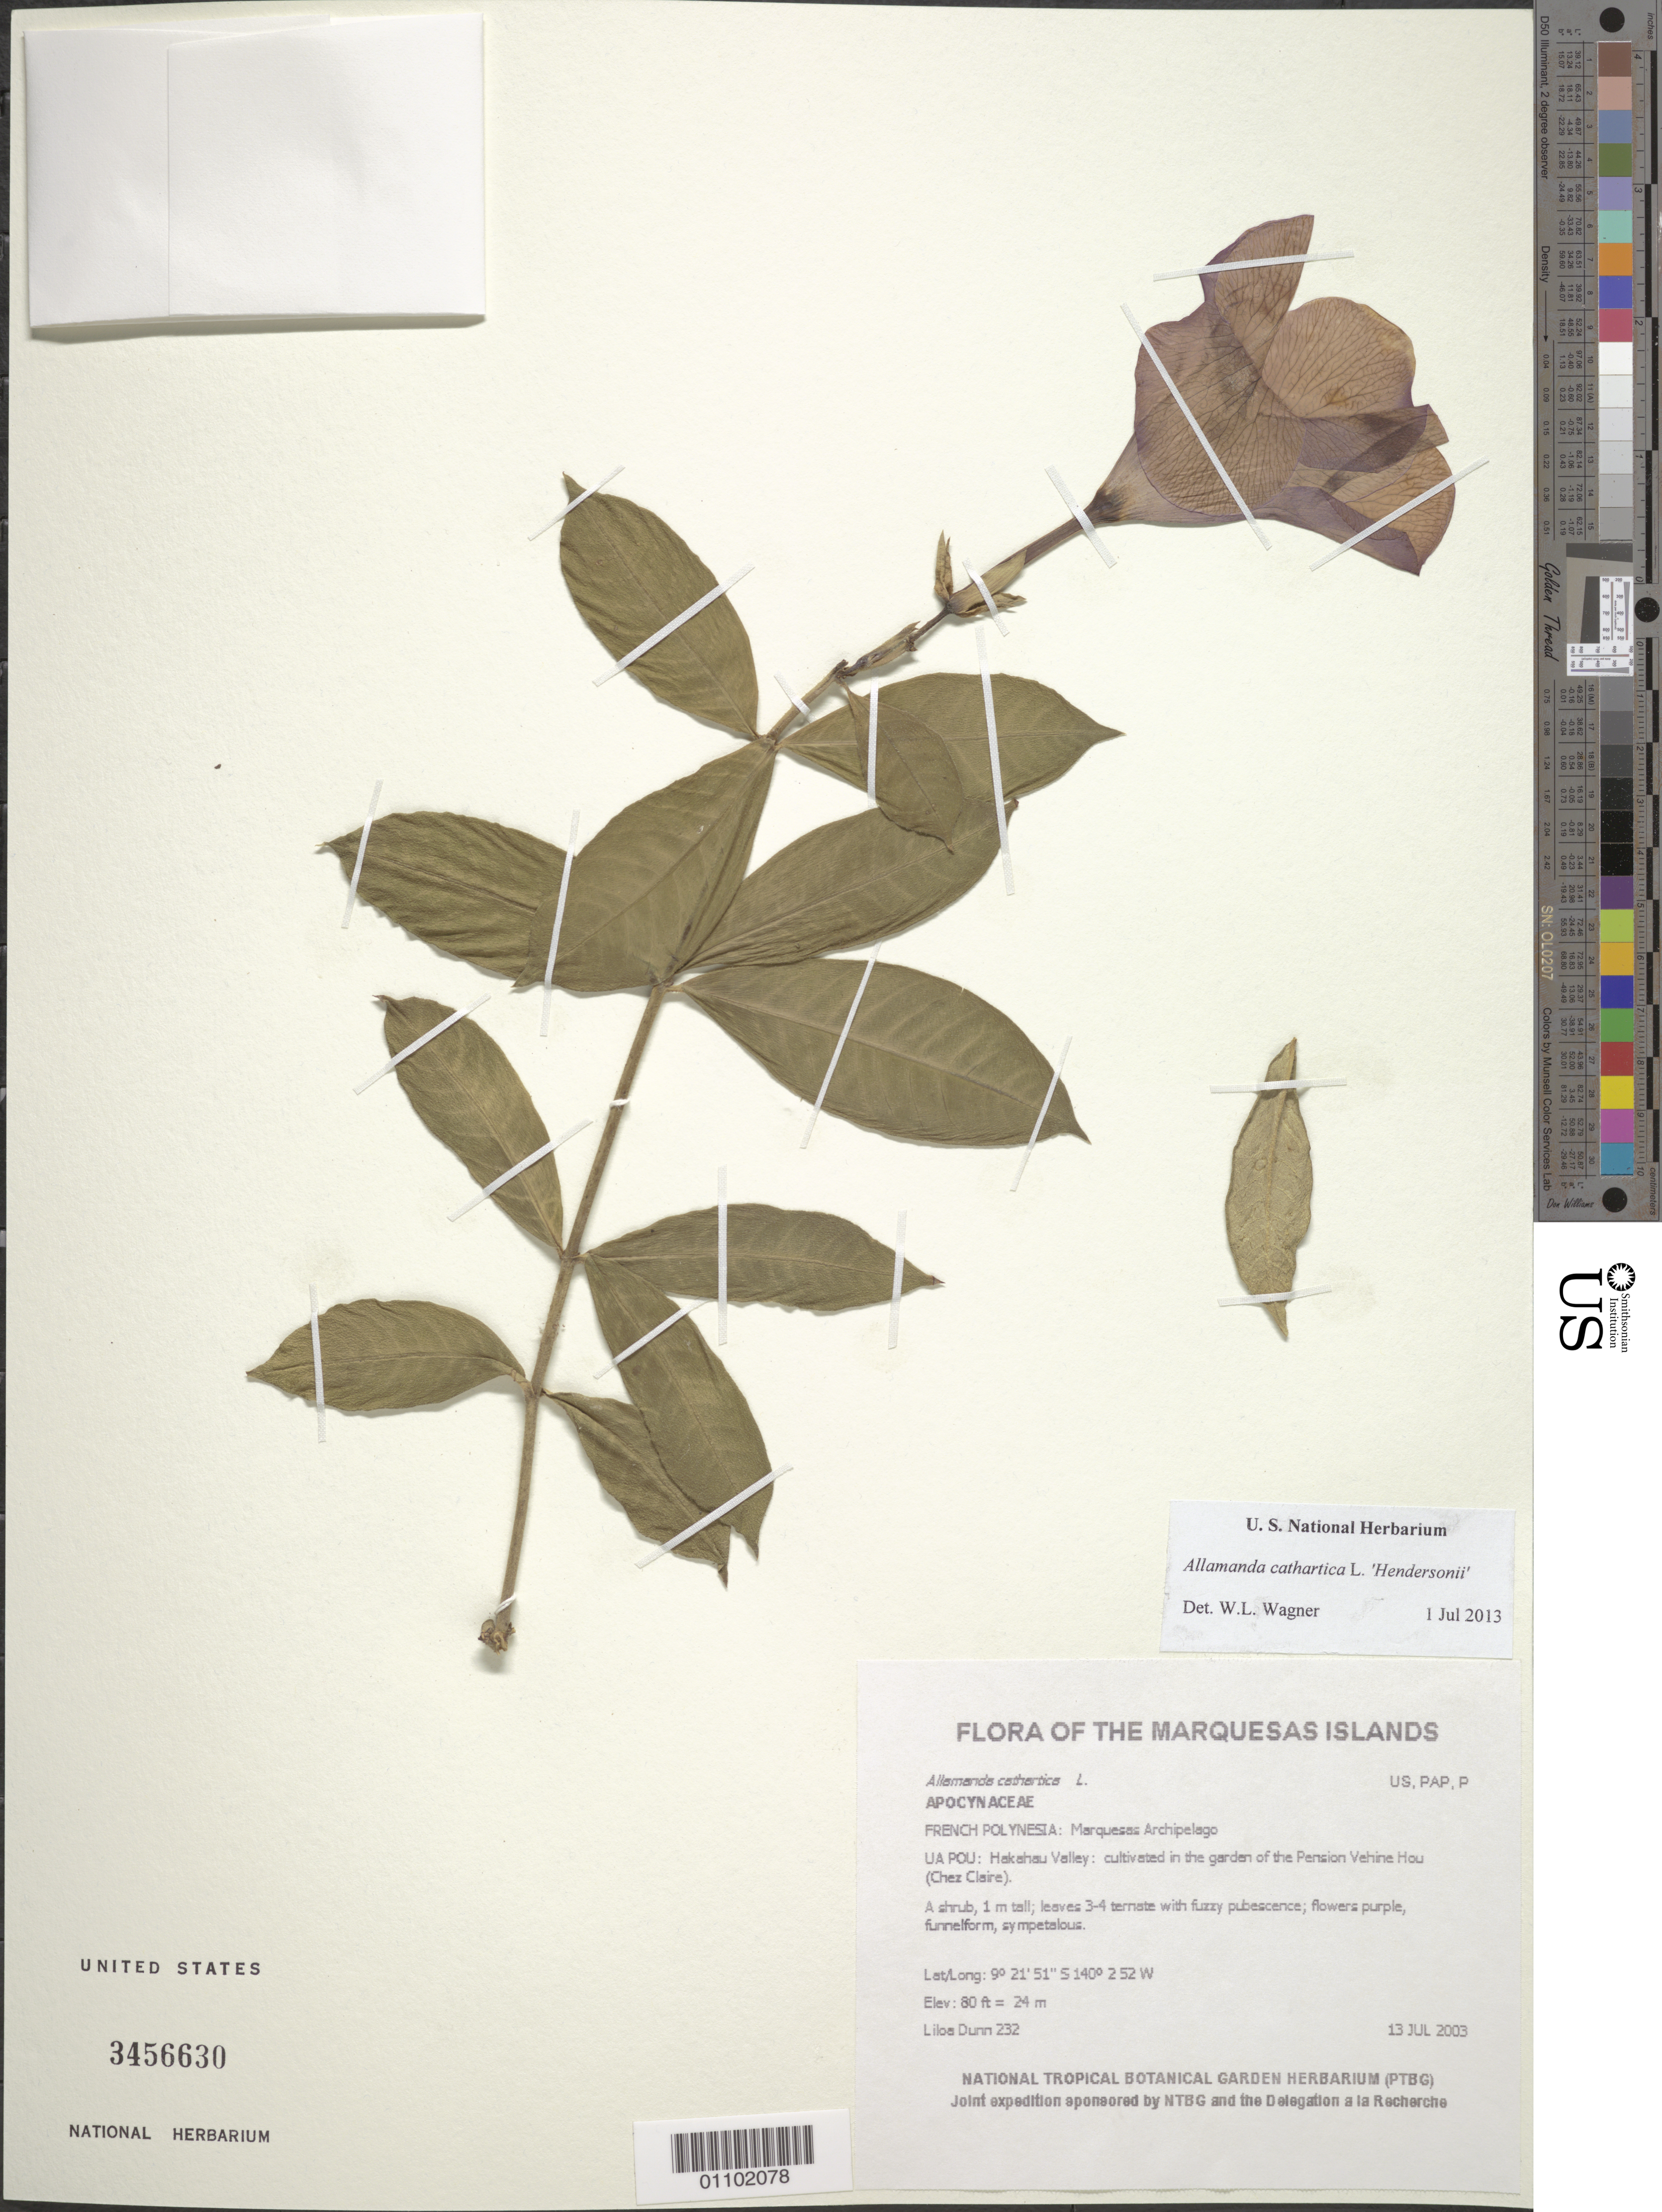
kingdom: Plantae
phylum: Tracheophyta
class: Magnoliopsida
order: Gentianales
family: Apocynaceae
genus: Allamanda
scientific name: Allamanda cathartica 'Hendersonii'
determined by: Lorence, David H.; Wagner, W. H.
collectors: L. Dunn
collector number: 232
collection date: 2003-07-13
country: French Polynesia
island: Ua Pou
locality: Hakahau Valley: cultivated in the garden of the Pension Vehine Hou (Chez Claire)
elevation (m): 24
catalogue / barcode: US 3456630